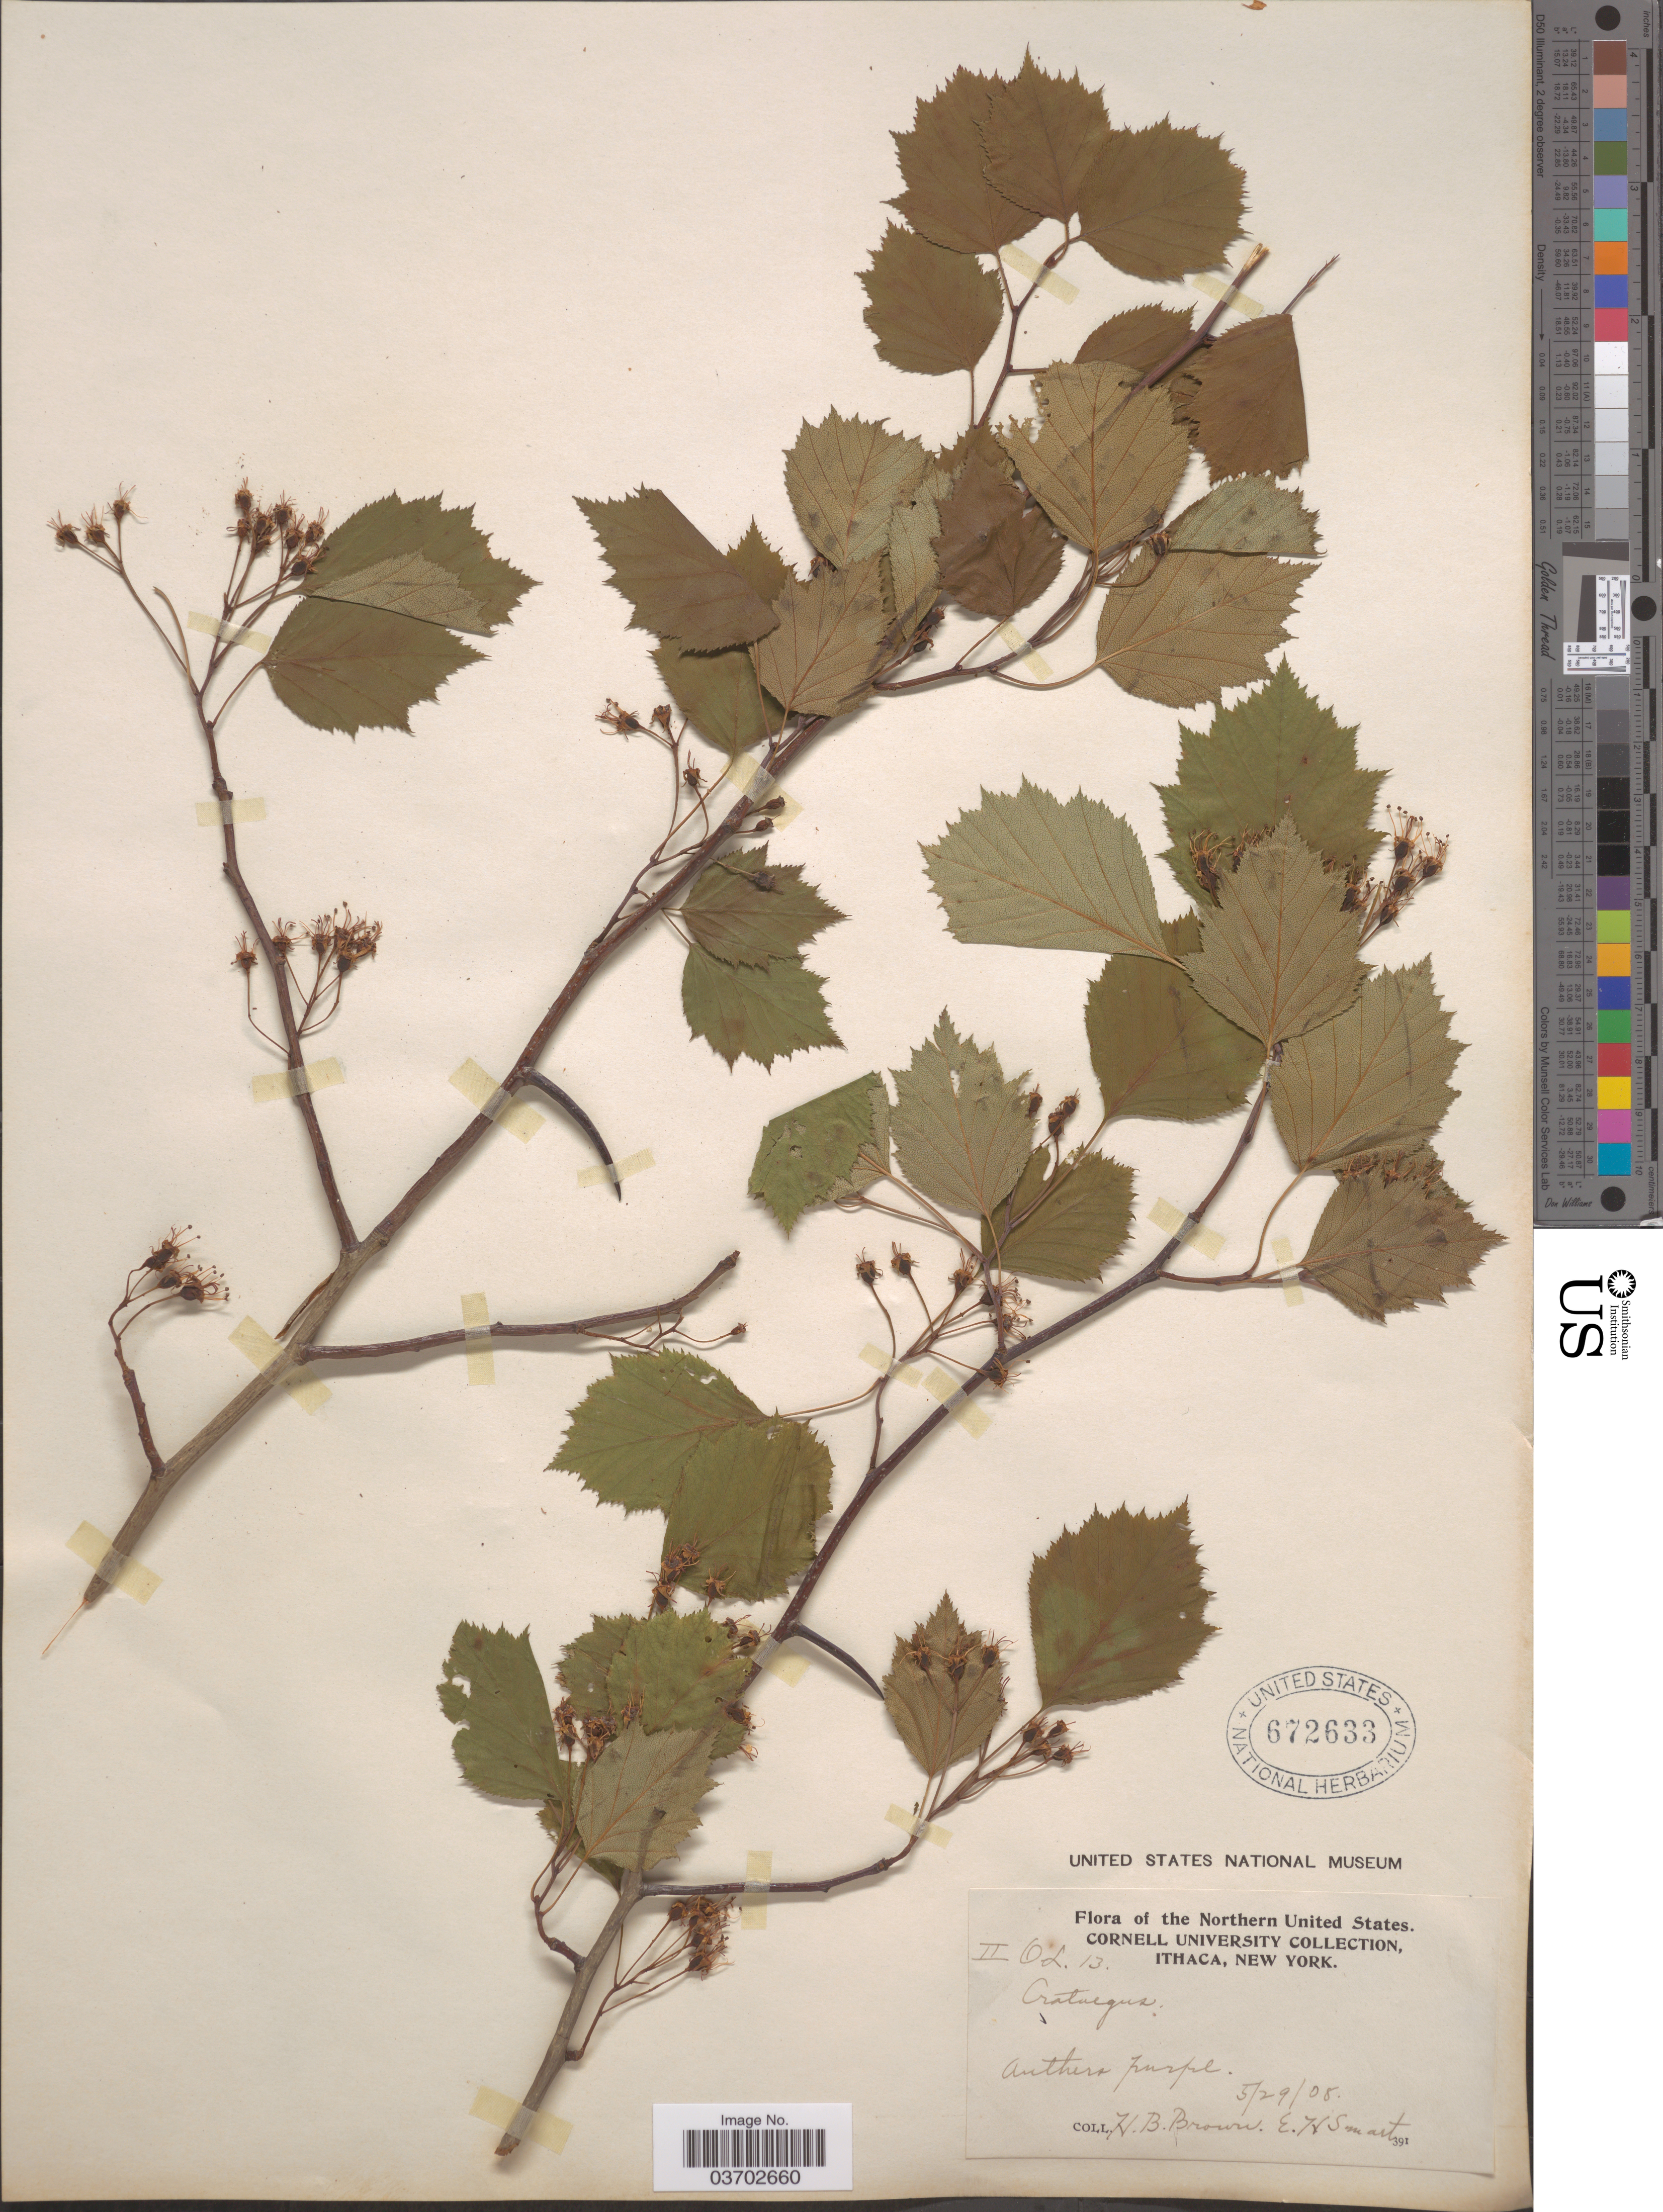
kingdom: Plantae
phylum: Tracheophyta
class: Magnoliopsida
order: Rosales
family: Rosaceae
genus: Crataegus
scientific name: Crataegus sp.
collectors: H. B. Brown & E. Smart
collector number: IIO.L.13?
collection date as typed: Transcribed d/m/y: 29/5/8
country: United States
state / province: New York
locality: Northern United States.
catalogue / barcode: US 672633